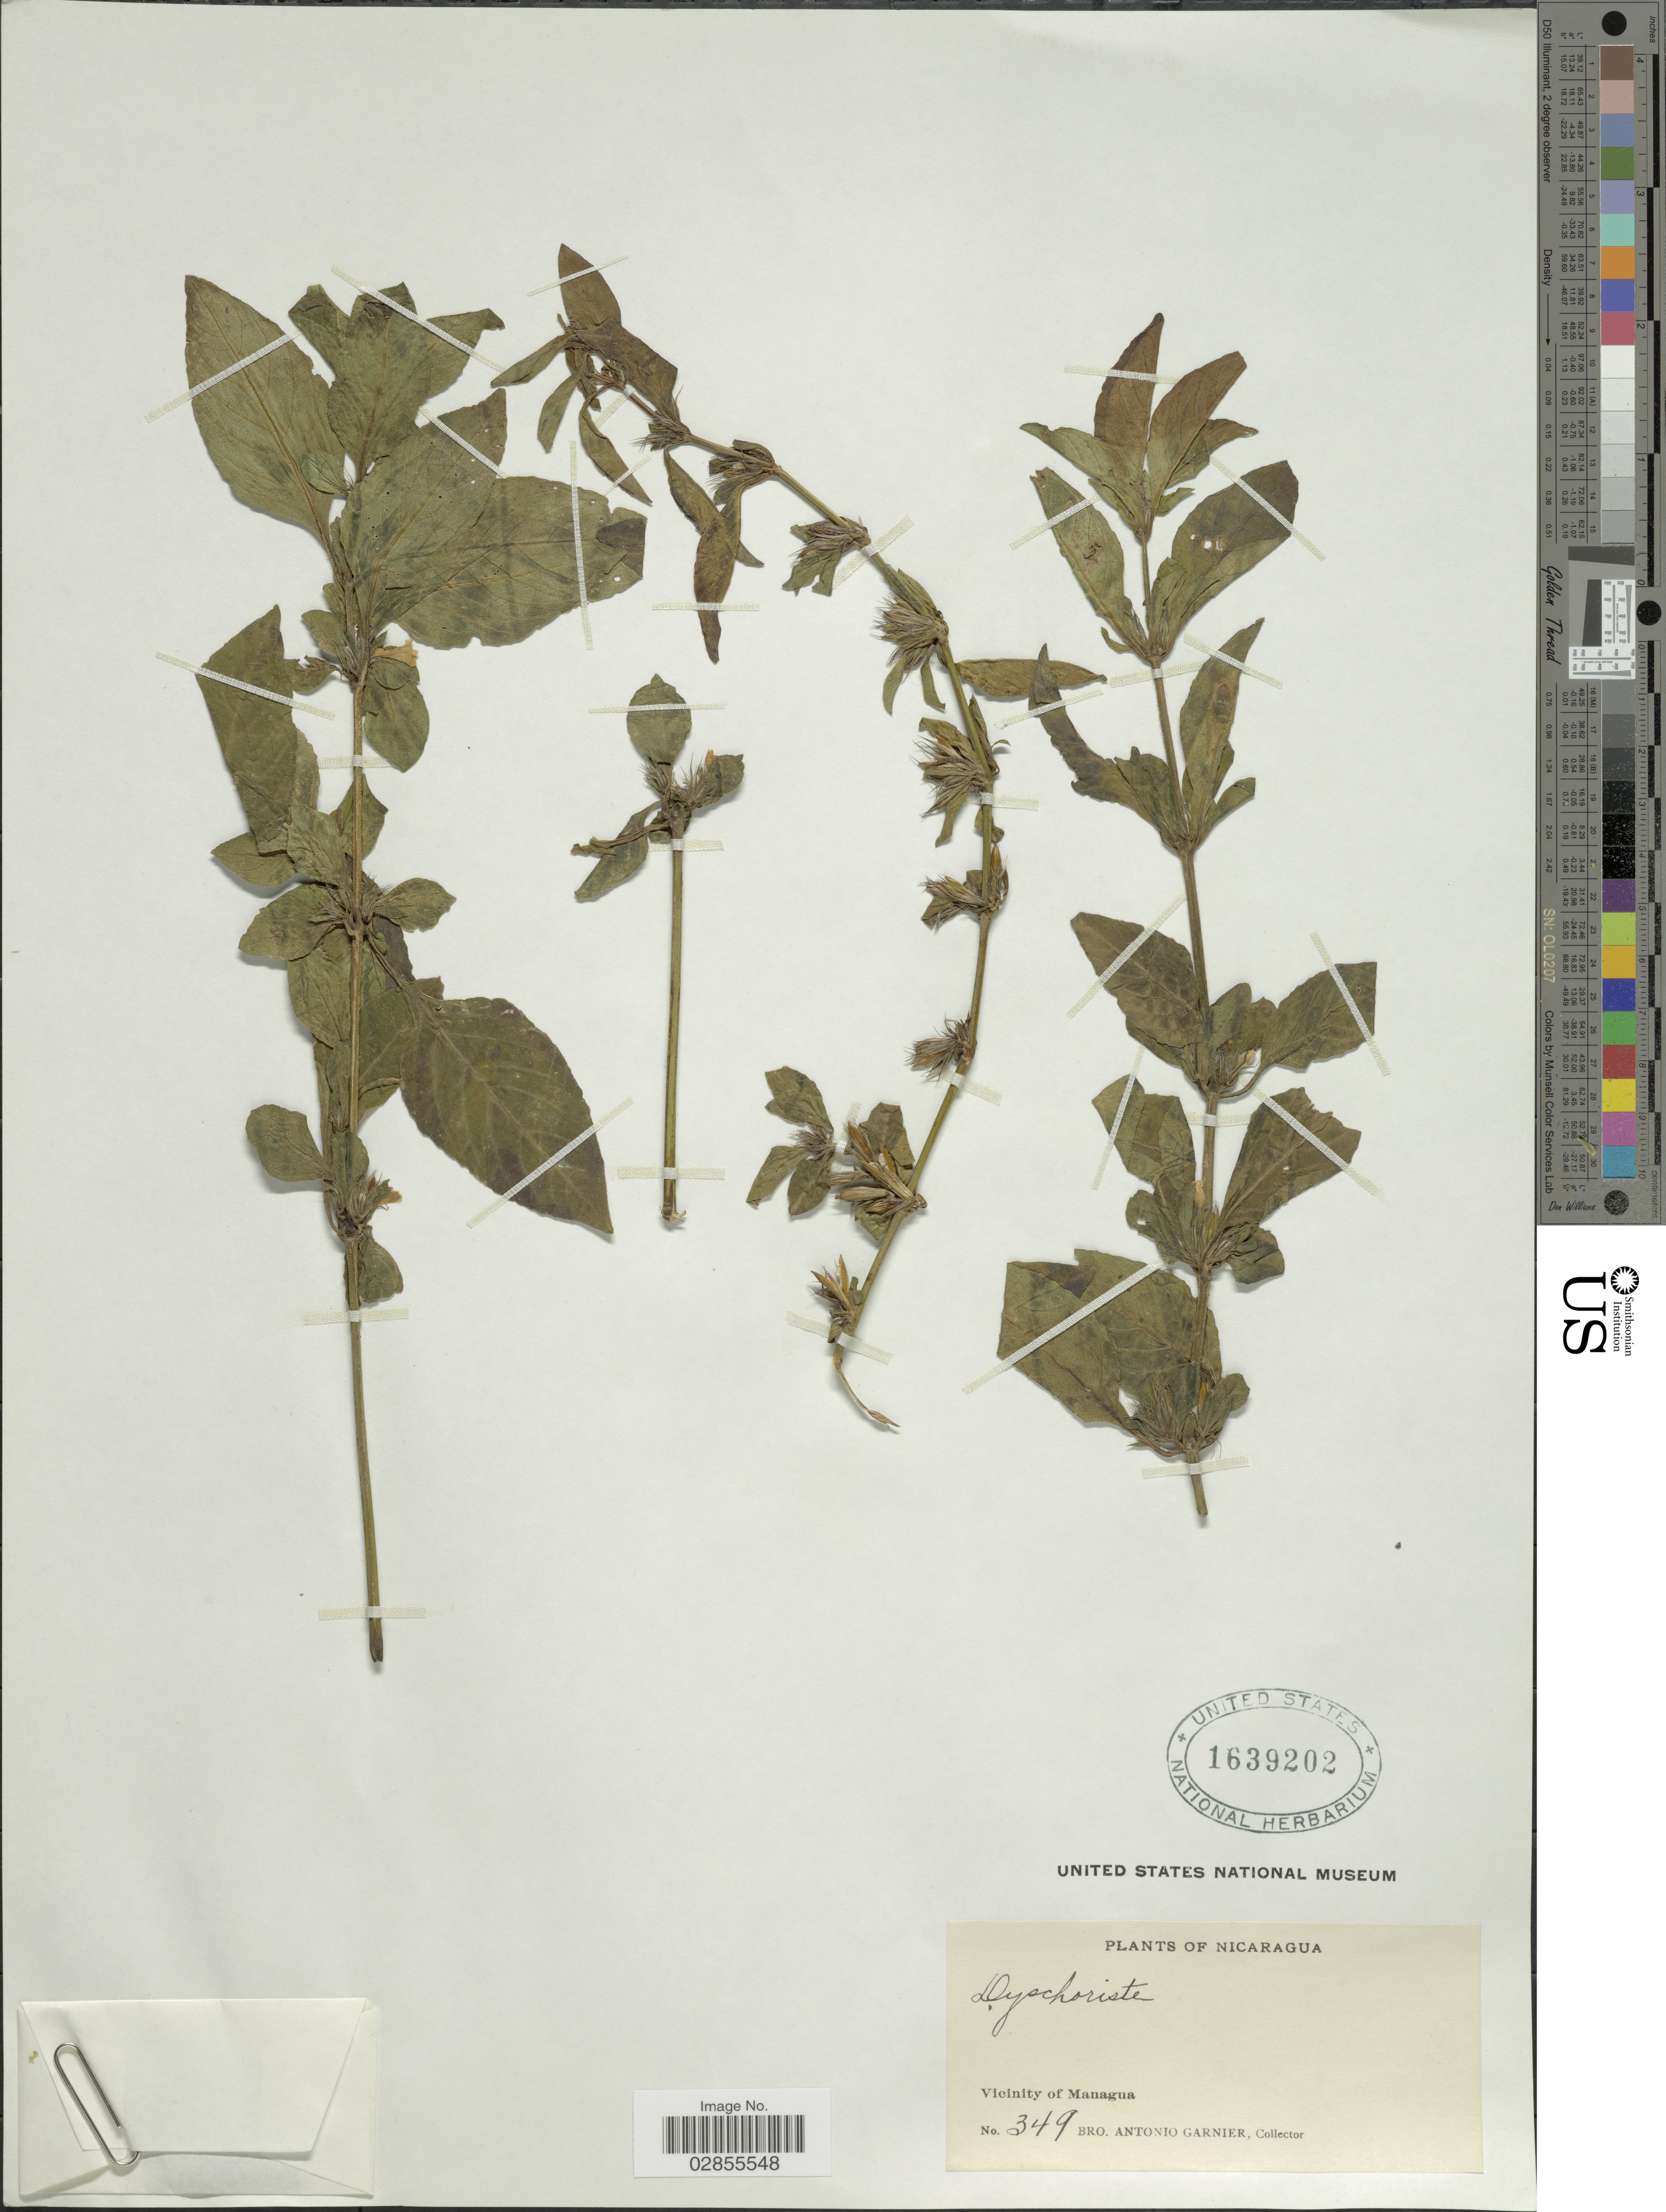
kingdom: Plantae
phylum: Tracheophyta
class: Magnoliopsida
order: Lamiales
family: Acanthaceae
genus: Dyschoriste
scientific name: Dyschoriste quadrangularis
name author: (Oerst.) Kuntze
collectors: Bro. A. Garnier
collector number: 349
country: Nicaragua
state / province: Managua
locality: Vicinity of Managua.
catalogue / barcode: US 1639202